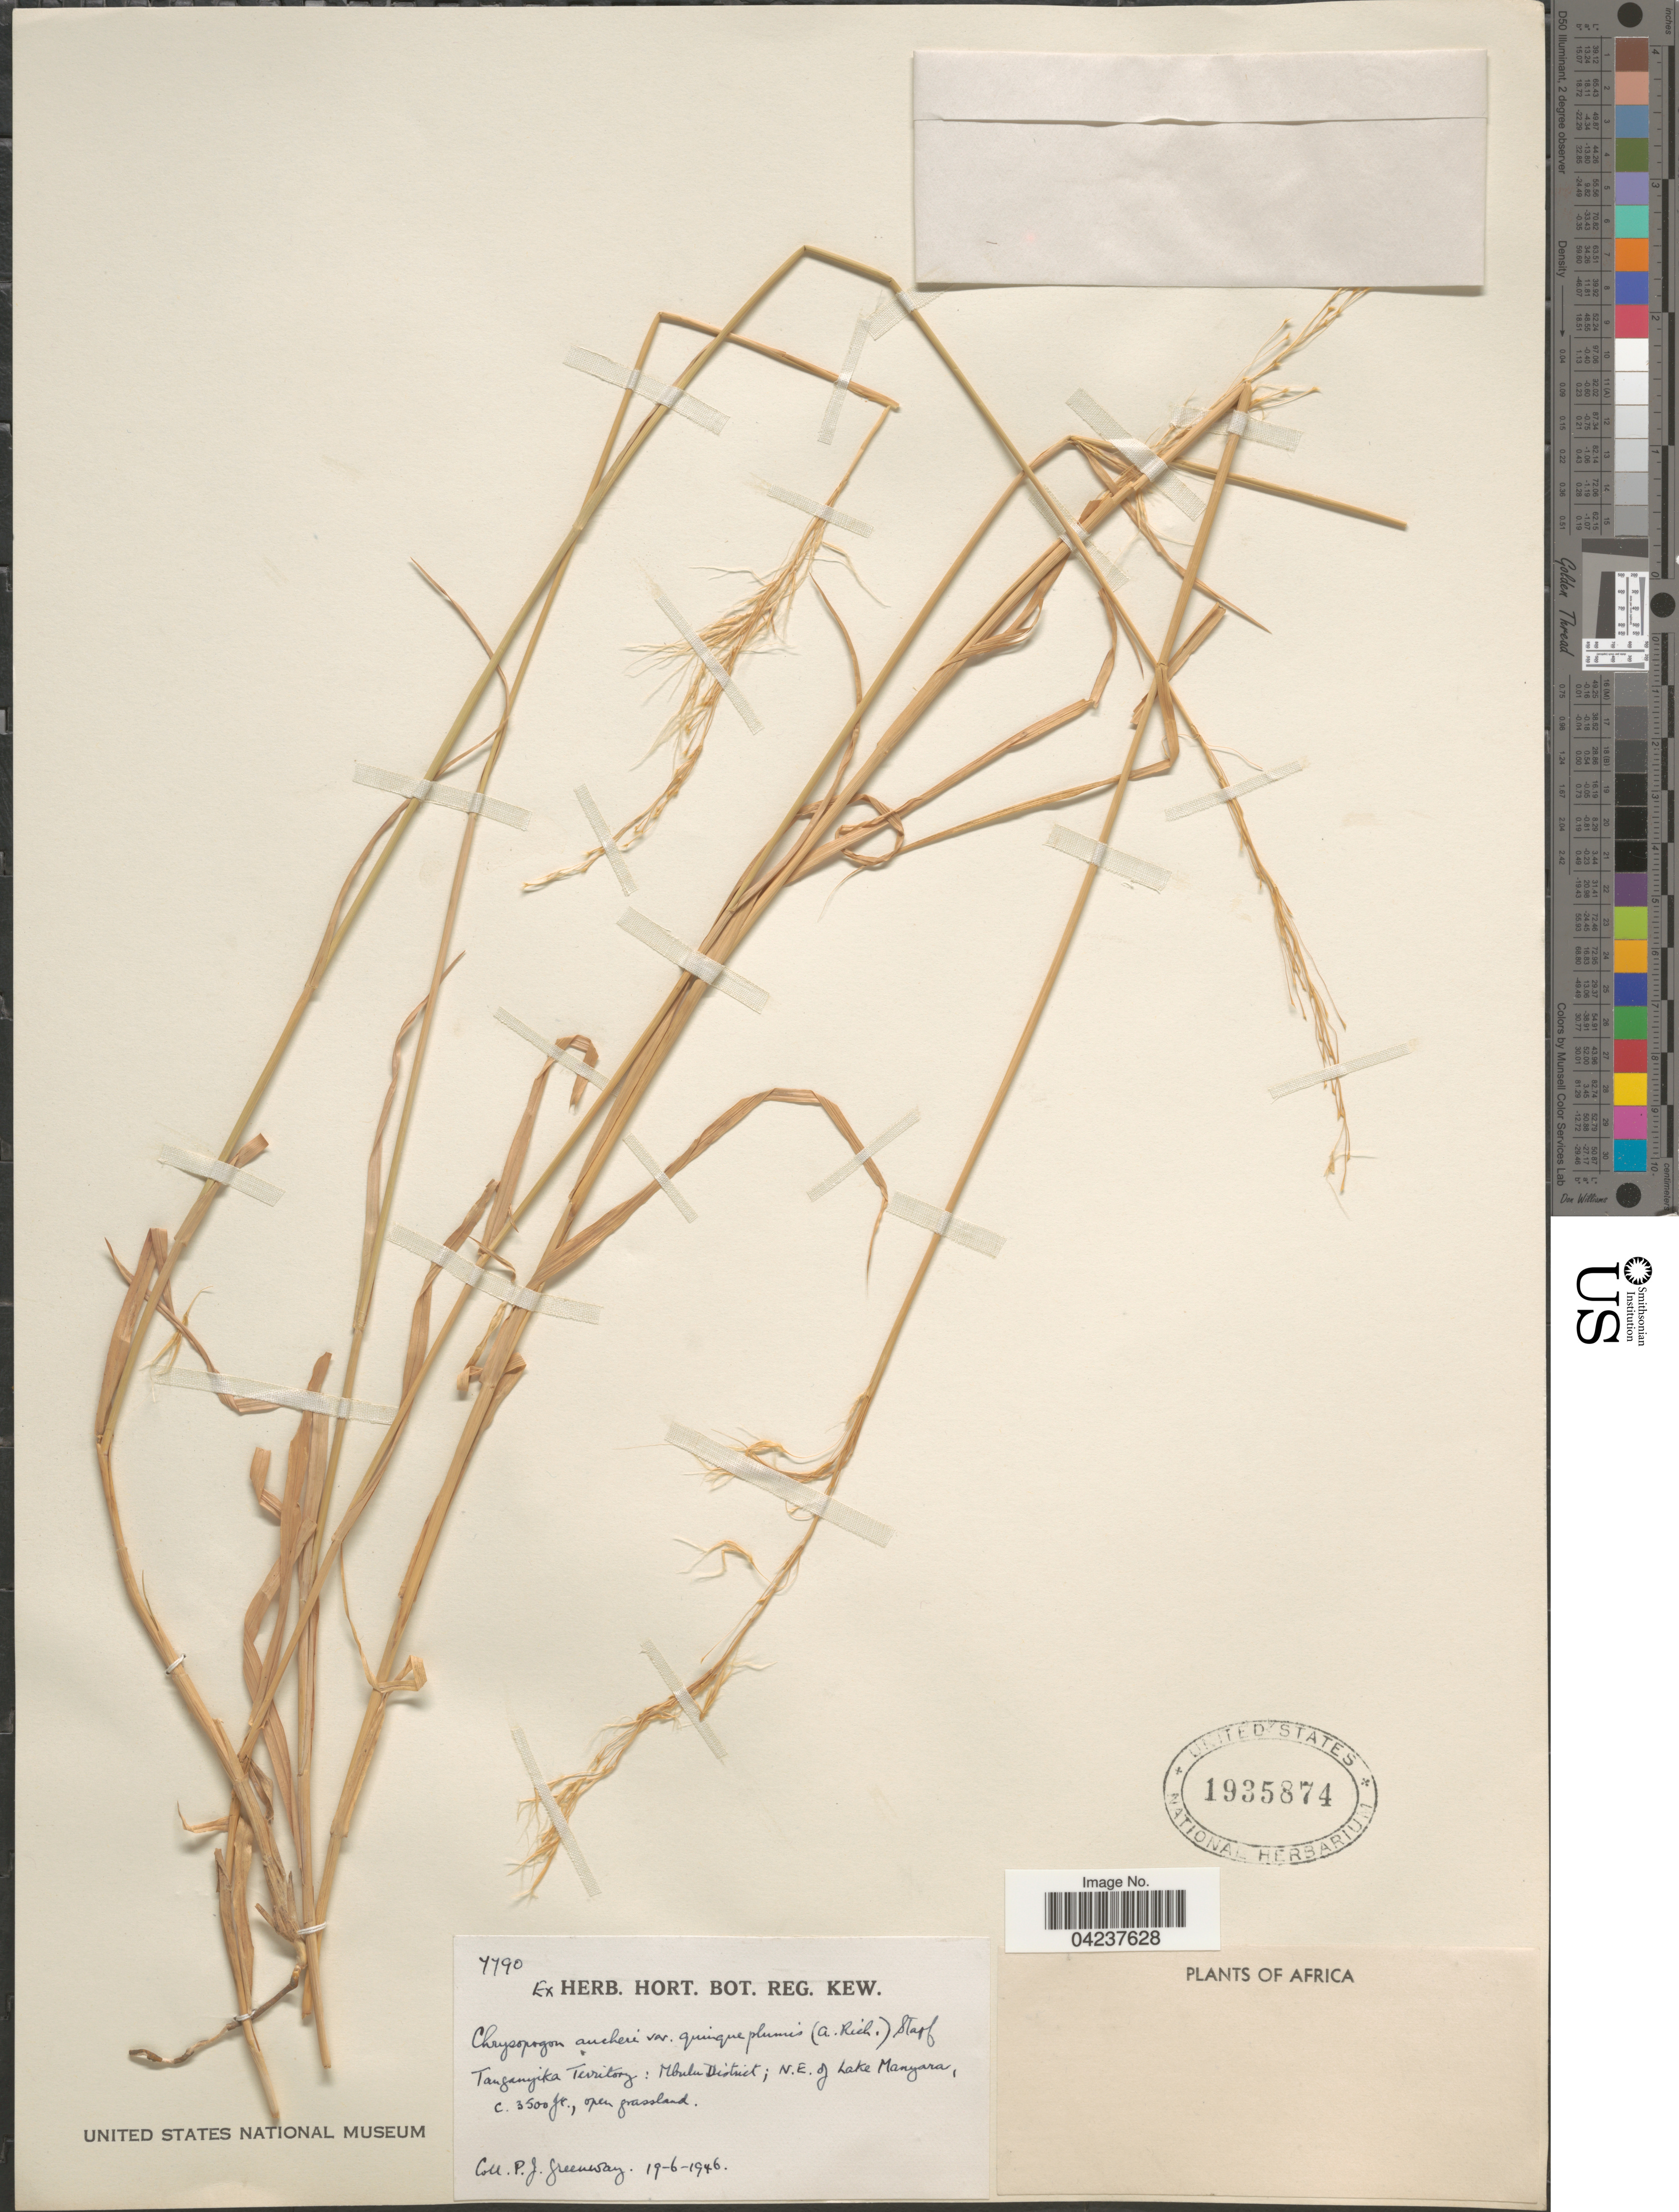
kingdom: Plantae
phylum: Tracheophyta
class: Liliopsida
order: Poales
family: Poaceae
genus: Chrysopogon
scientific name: Chrysopogon plumulosus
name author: Hochst.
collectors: P. J. Greenway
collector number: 7790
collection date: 1946-06-19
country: Tanzania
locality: Tanganyika Territory : Mbulu District; N.E. of Lake Manyara.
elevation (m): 1067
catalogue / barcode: US 1935874